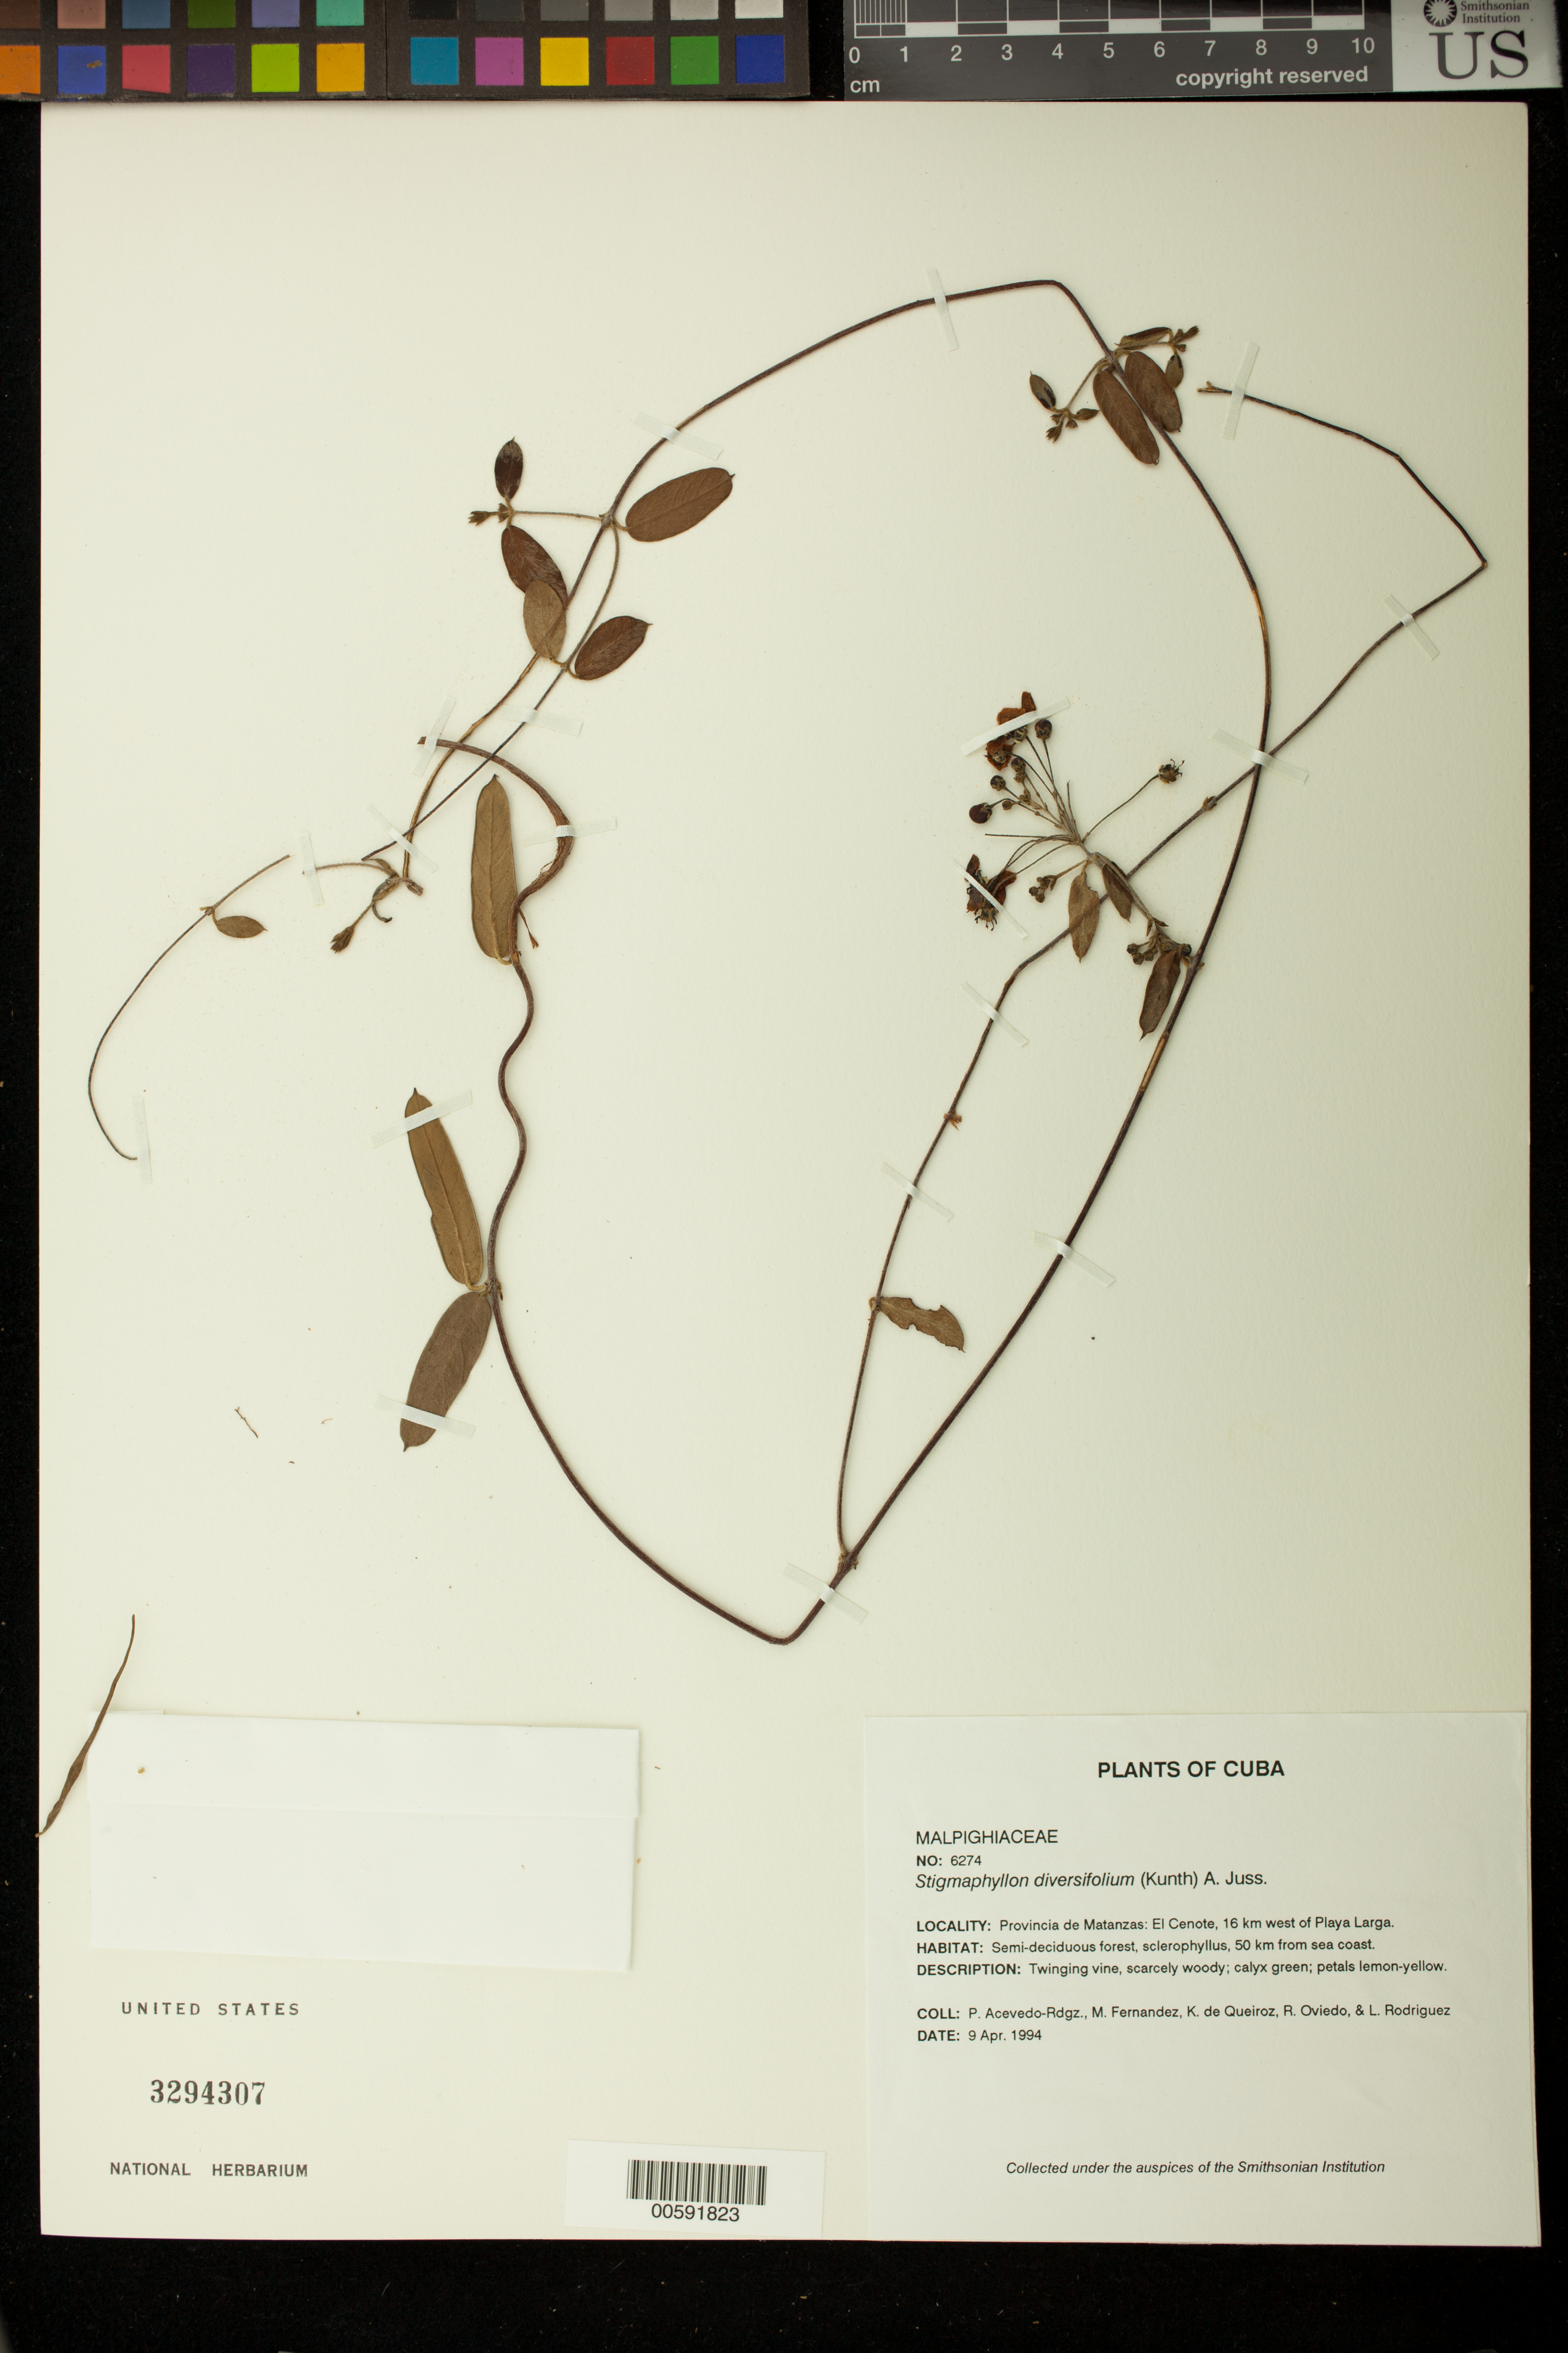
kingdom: Plantae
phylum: Tracheophyta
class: Magnoliopsida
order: Malpighiales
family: Malpighiaceae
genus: Stigmaphyllon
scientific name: Stigmaphyllon diversifolium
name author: (Kunth) A. Juss.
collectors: P. Acevedo-Rodr., M. Fernández, K. De Queiroz, R. Oviedo & L. Rodriguez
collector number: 6274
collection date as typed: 09 Apr 1994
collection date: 1994-04-09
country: Cuba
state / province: Matanzas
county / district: Municipio de Ciénaga de Zapata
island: Cuba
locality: El Cenote, 16 km west of Playa Larga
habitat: Semi-deciduous forest, sclerophyllus, 50 km from sea coast.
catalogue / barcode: US 3294307